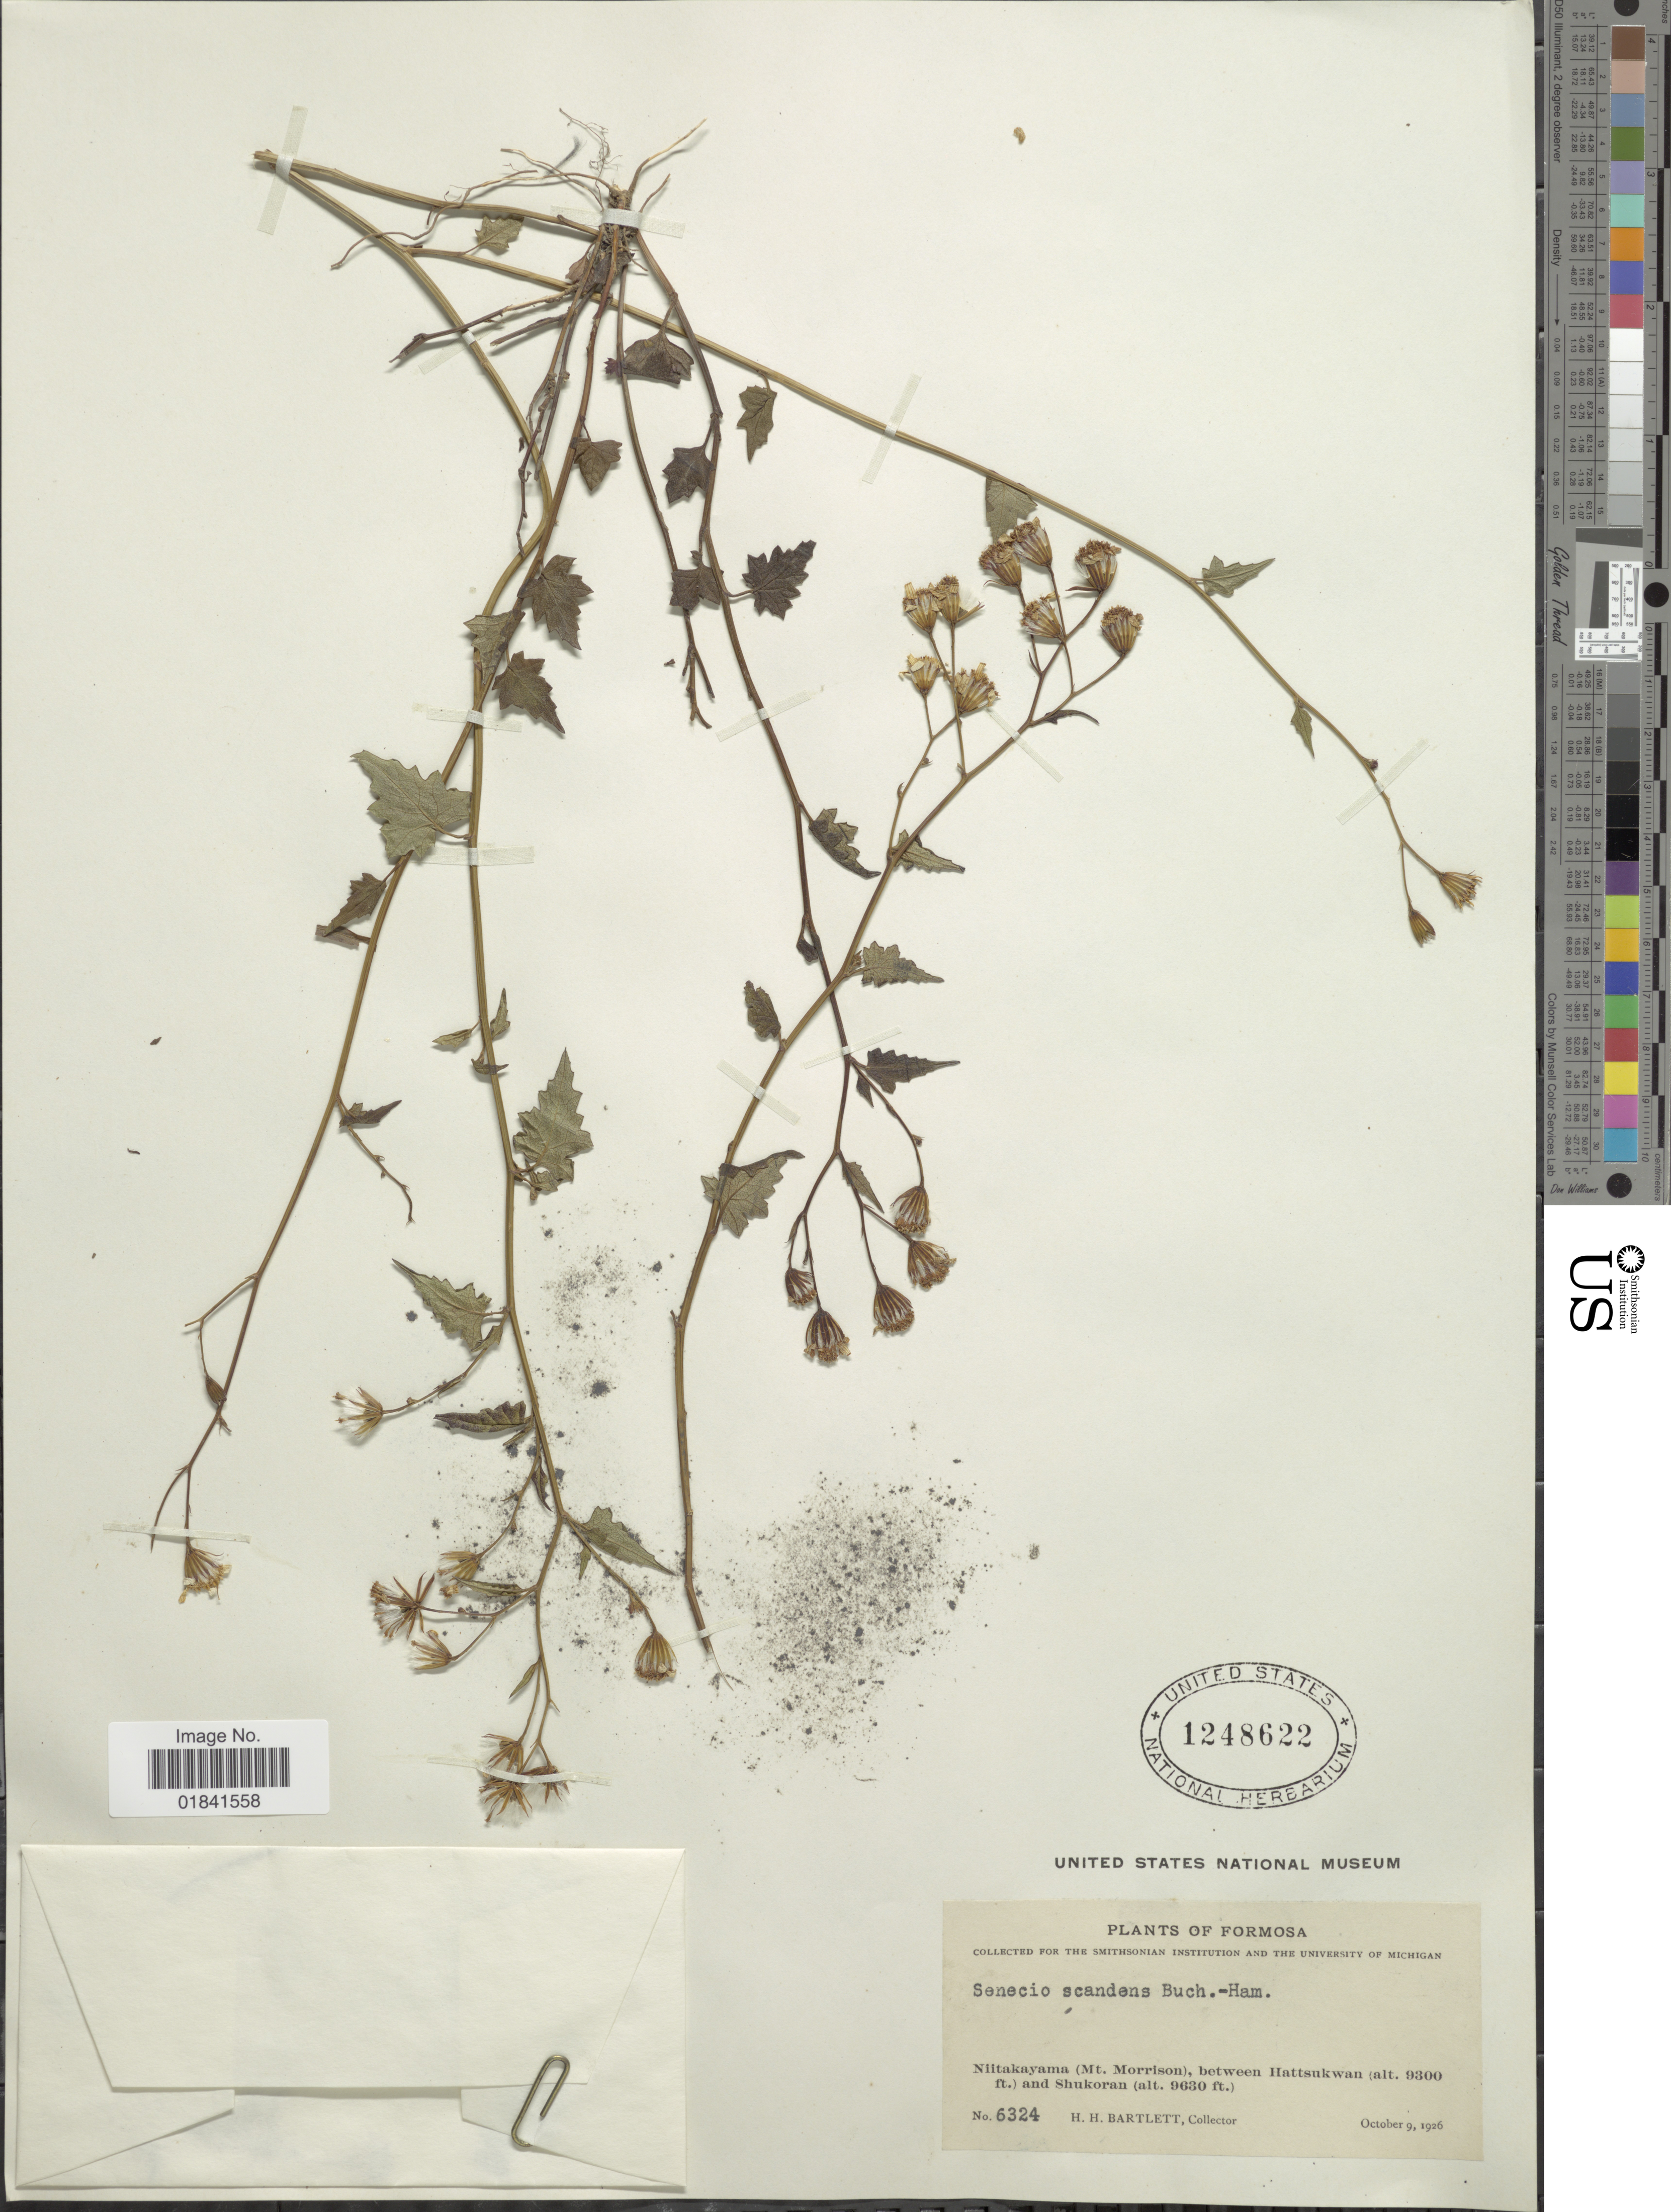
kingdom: Plantae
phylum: Tracheophyta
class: Magnoliopsida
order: Asterales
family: Asteraceae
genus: Senecio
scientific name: Senecio scandens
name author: Buch.-Ham. ex D. Don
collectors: H. H. Bartlett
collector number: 6324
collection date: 1926-10-09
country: Taiwan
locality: Niitakayama (Mt. Morrison), between Hattsukwan and Shukoran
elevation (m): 2835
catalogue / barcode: US 1248622